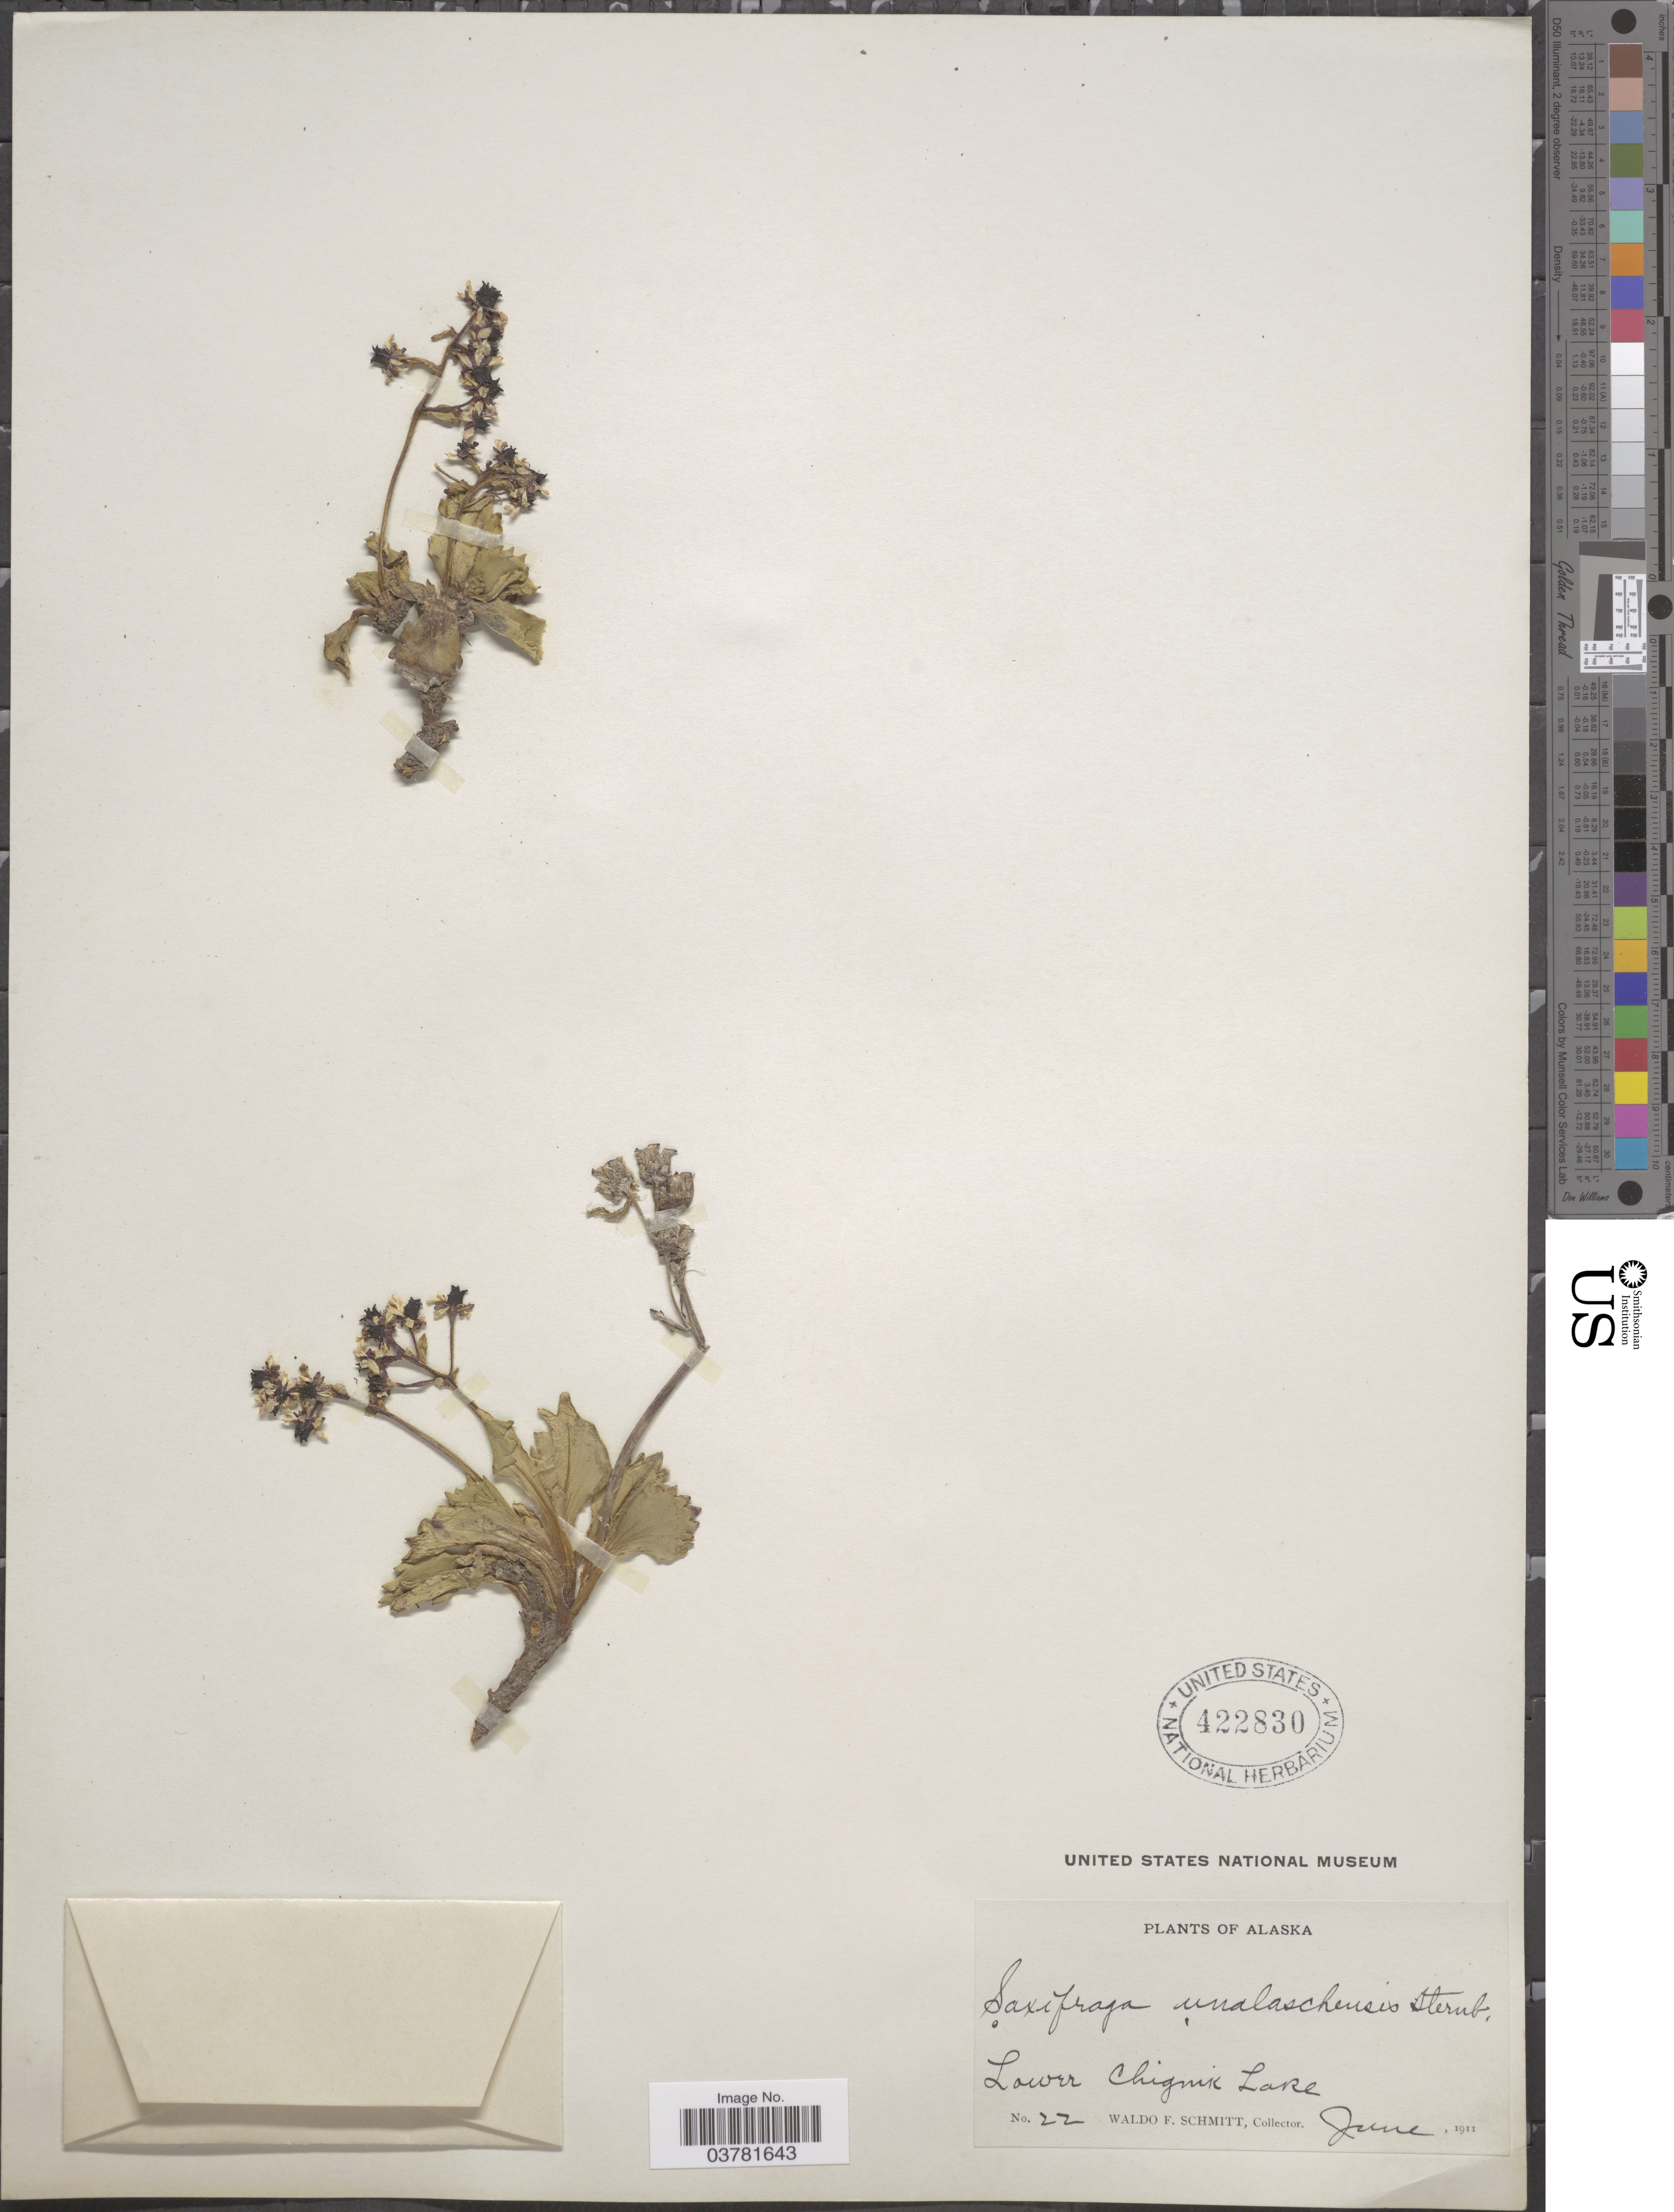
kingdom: Plantae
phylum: Tracheophyta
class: Magnoliopsida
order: Saxifragales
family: Saxifragaceae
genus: Micranthes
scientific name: Micranthes unalaschcensis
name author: (Sternb.) Gornall & H. Ohba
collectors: W. F. Schmitt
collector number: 22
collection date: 1911-06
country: United States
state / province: Alaska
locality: Lower Chignik Lake.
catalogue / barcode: US 422830